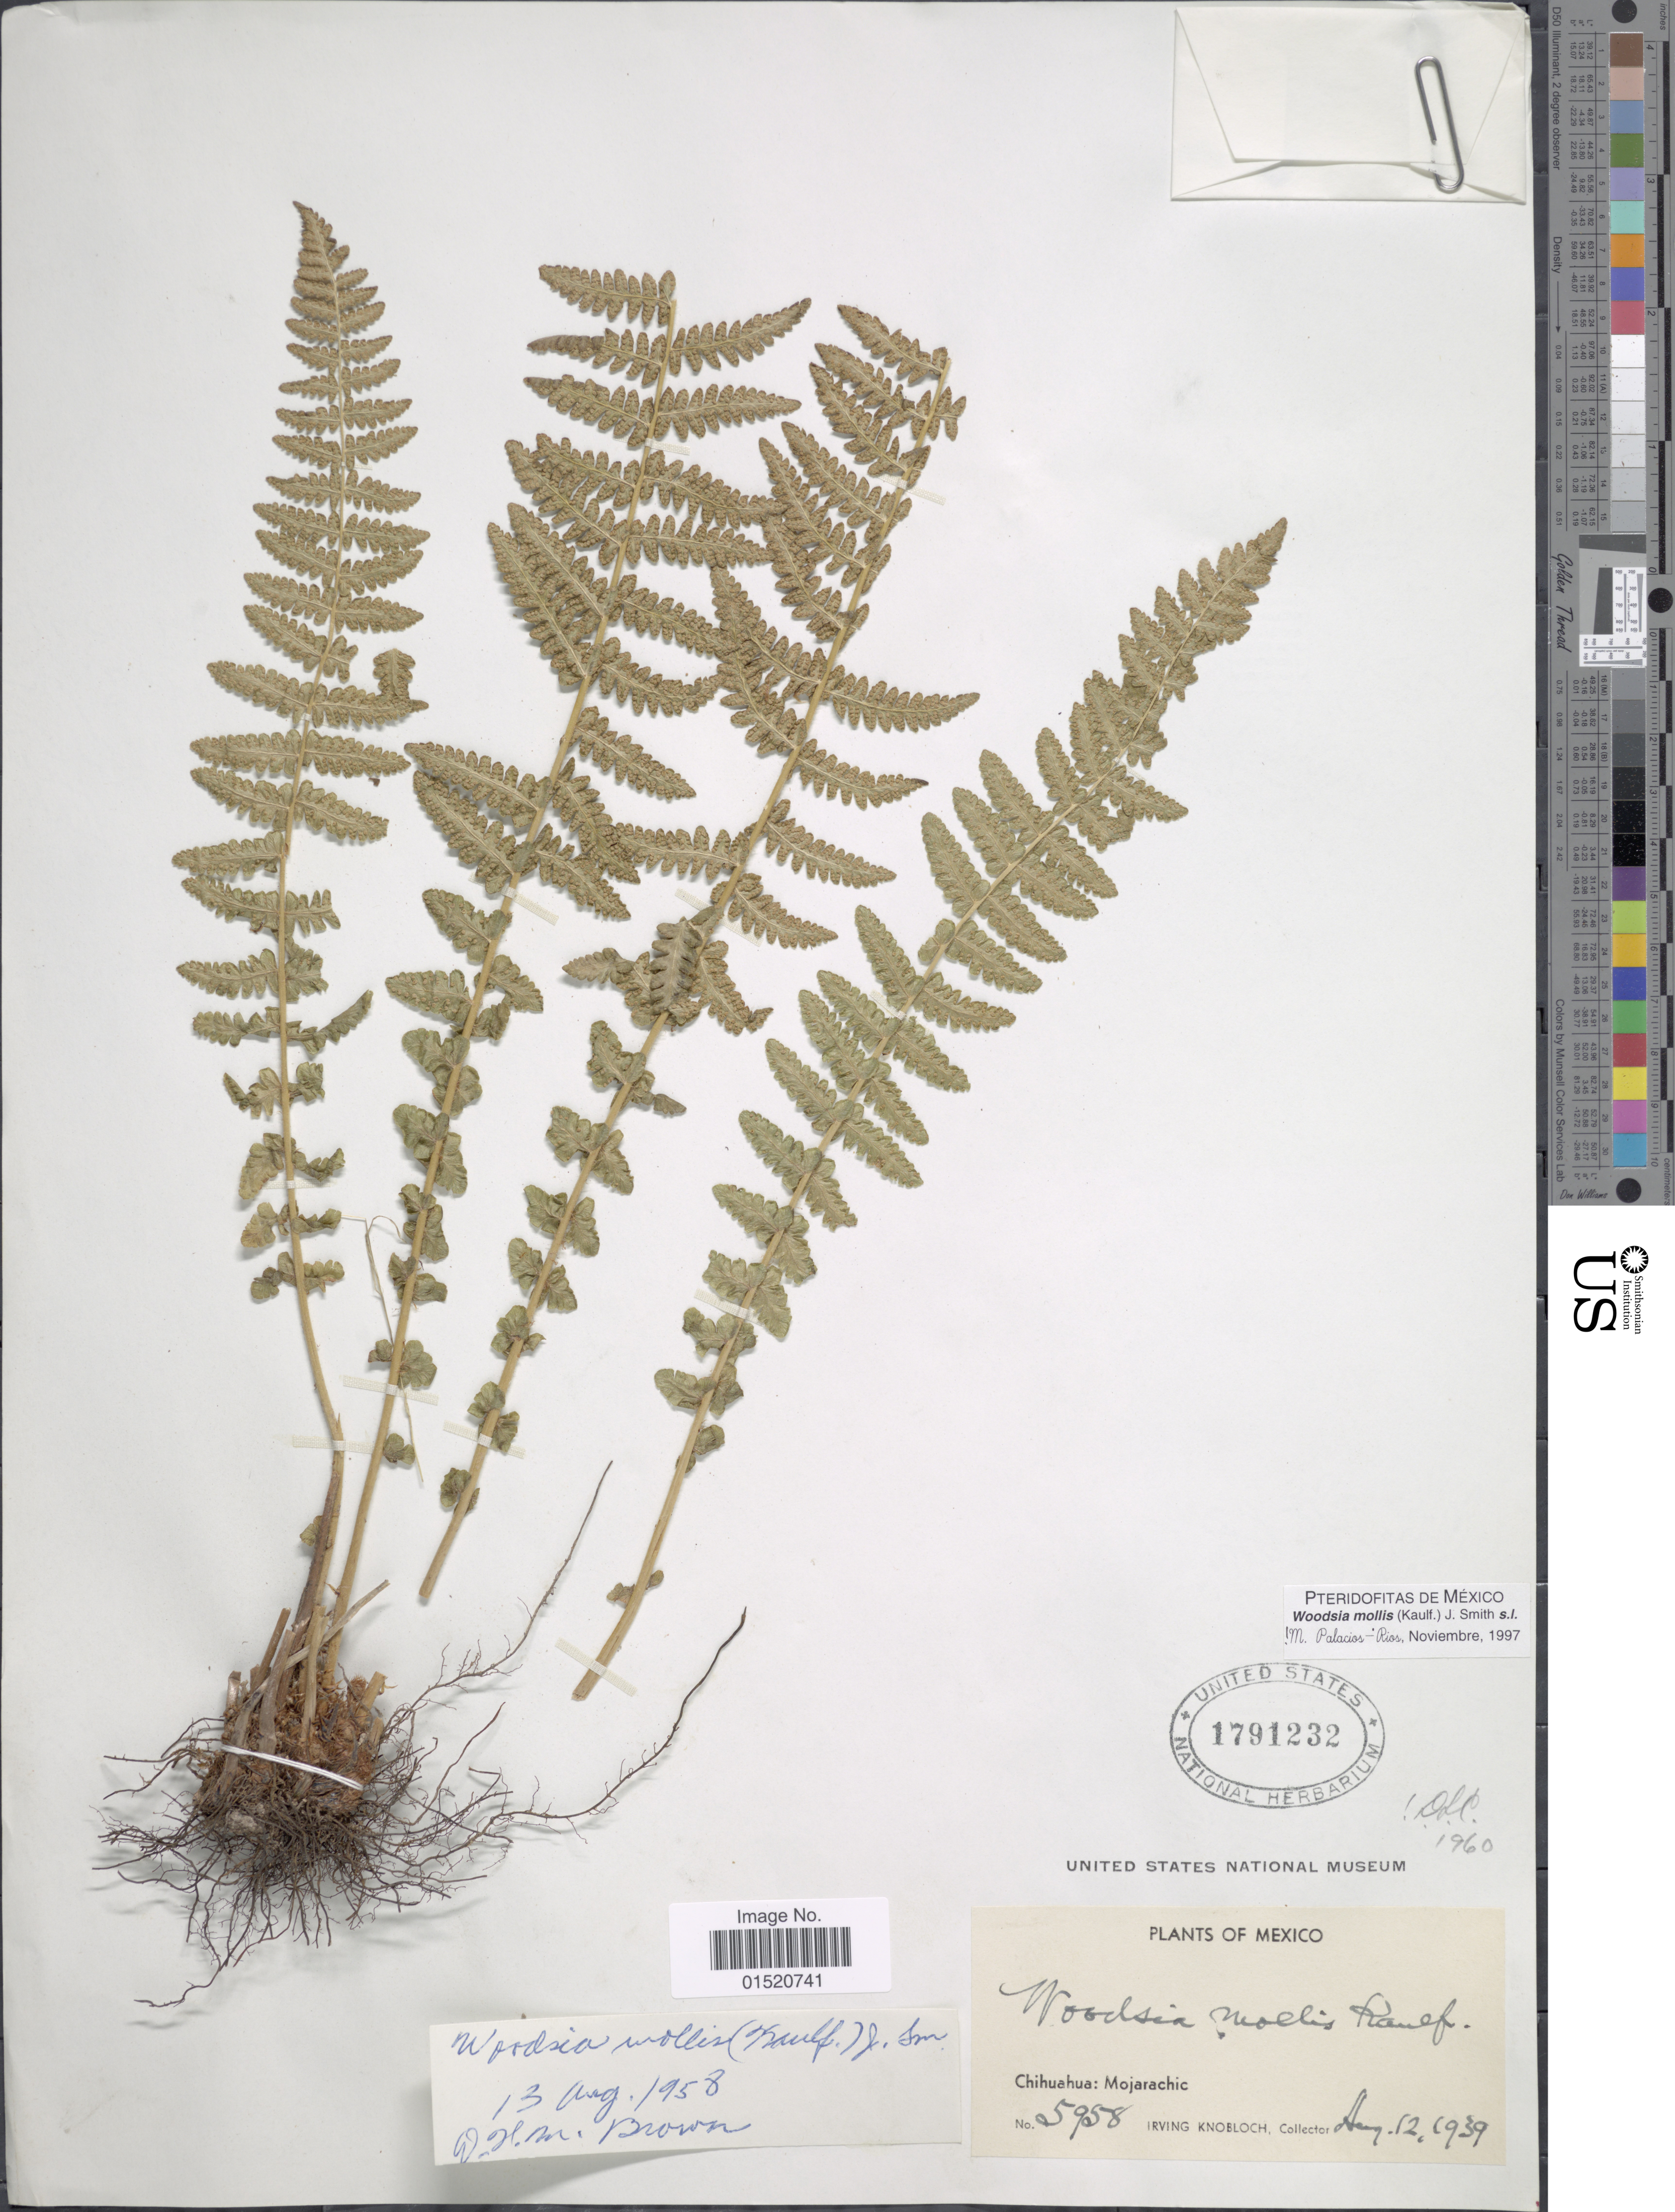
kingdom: Plantae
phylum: Tracheophyta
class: Polypodiopsida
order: Polypodiales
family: Woodsiaceae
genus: Woodsia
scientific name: Woodsia mollis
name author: (Kaulf.) J. Sm.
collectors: I. W. Knobloch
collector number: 5958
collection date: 1939-08-12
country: Mexico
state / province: Chihuahua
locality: Mojarachic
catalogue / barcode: US 1791232